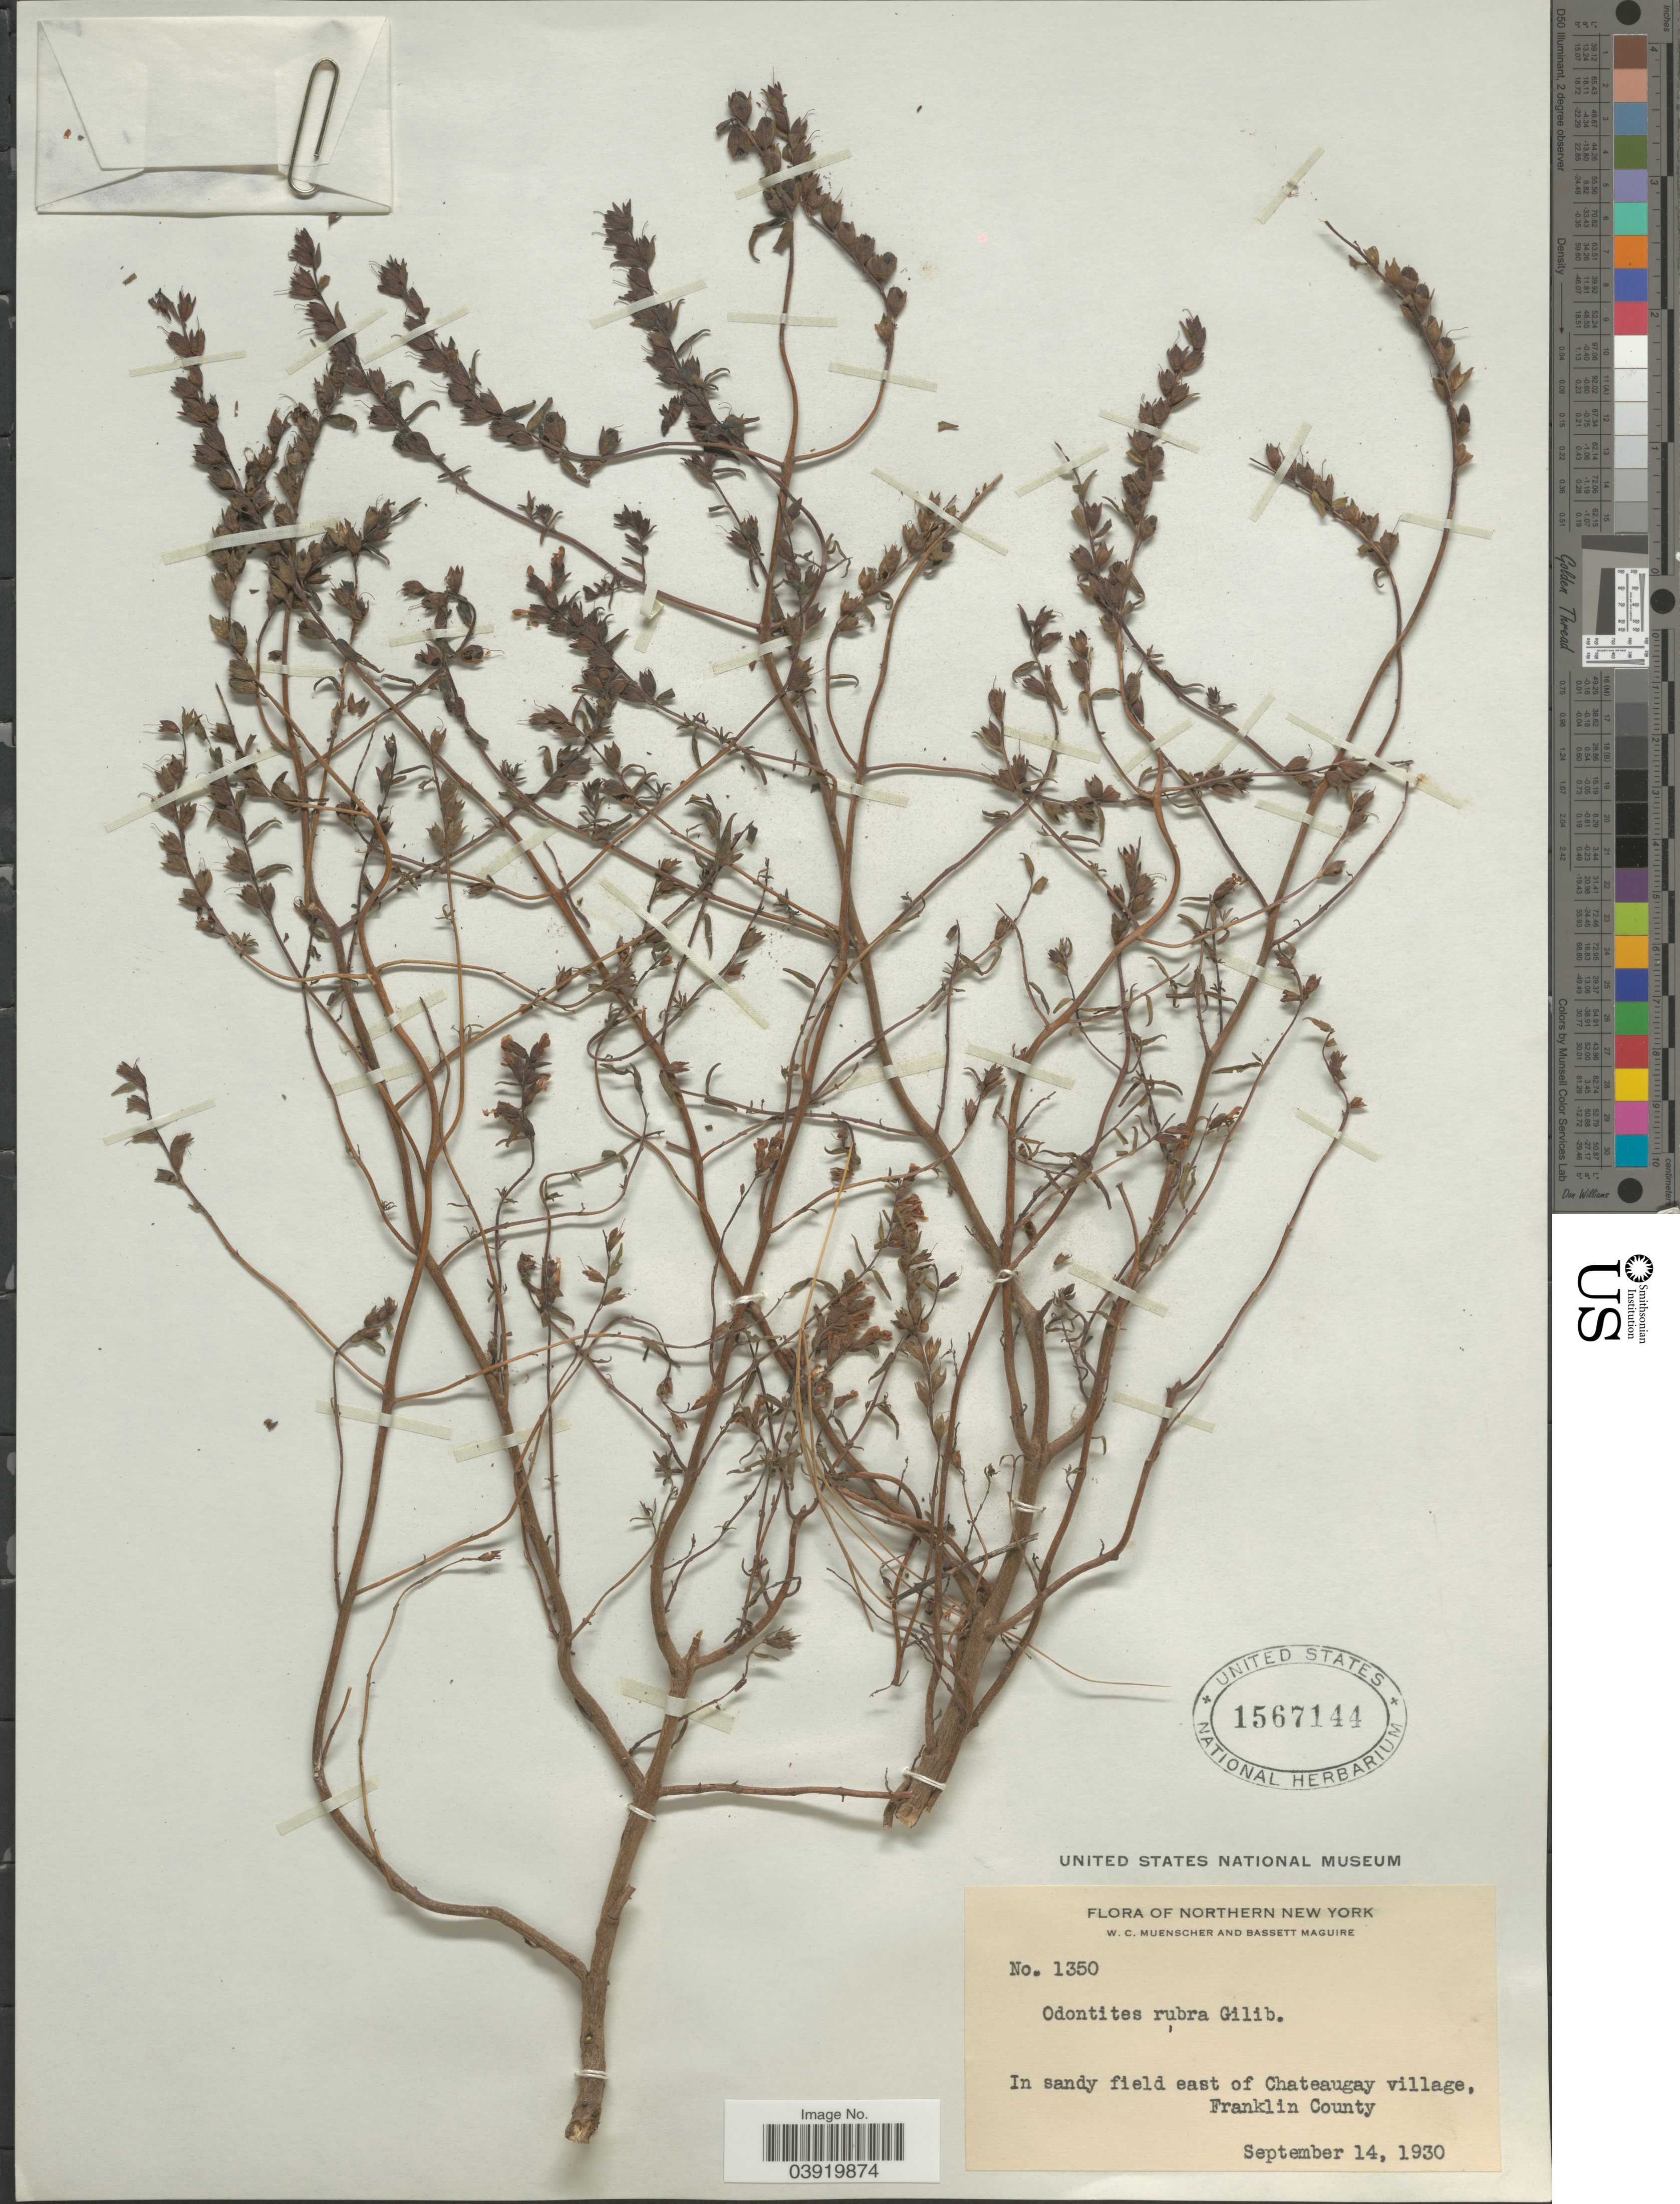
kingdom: Plantae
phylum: Tracheophyta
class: Magnoliopsida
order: Lamiales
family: Orobanchaceae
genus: Odontites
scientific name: Odontites vulgaris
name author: Moench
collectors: W. Muenscher & B. Maguire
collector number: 1350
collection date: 1930-09-14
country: United States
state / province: New York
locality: Northern New York. East of Chateaugay village, Franklin County.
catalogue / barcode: US 1567144